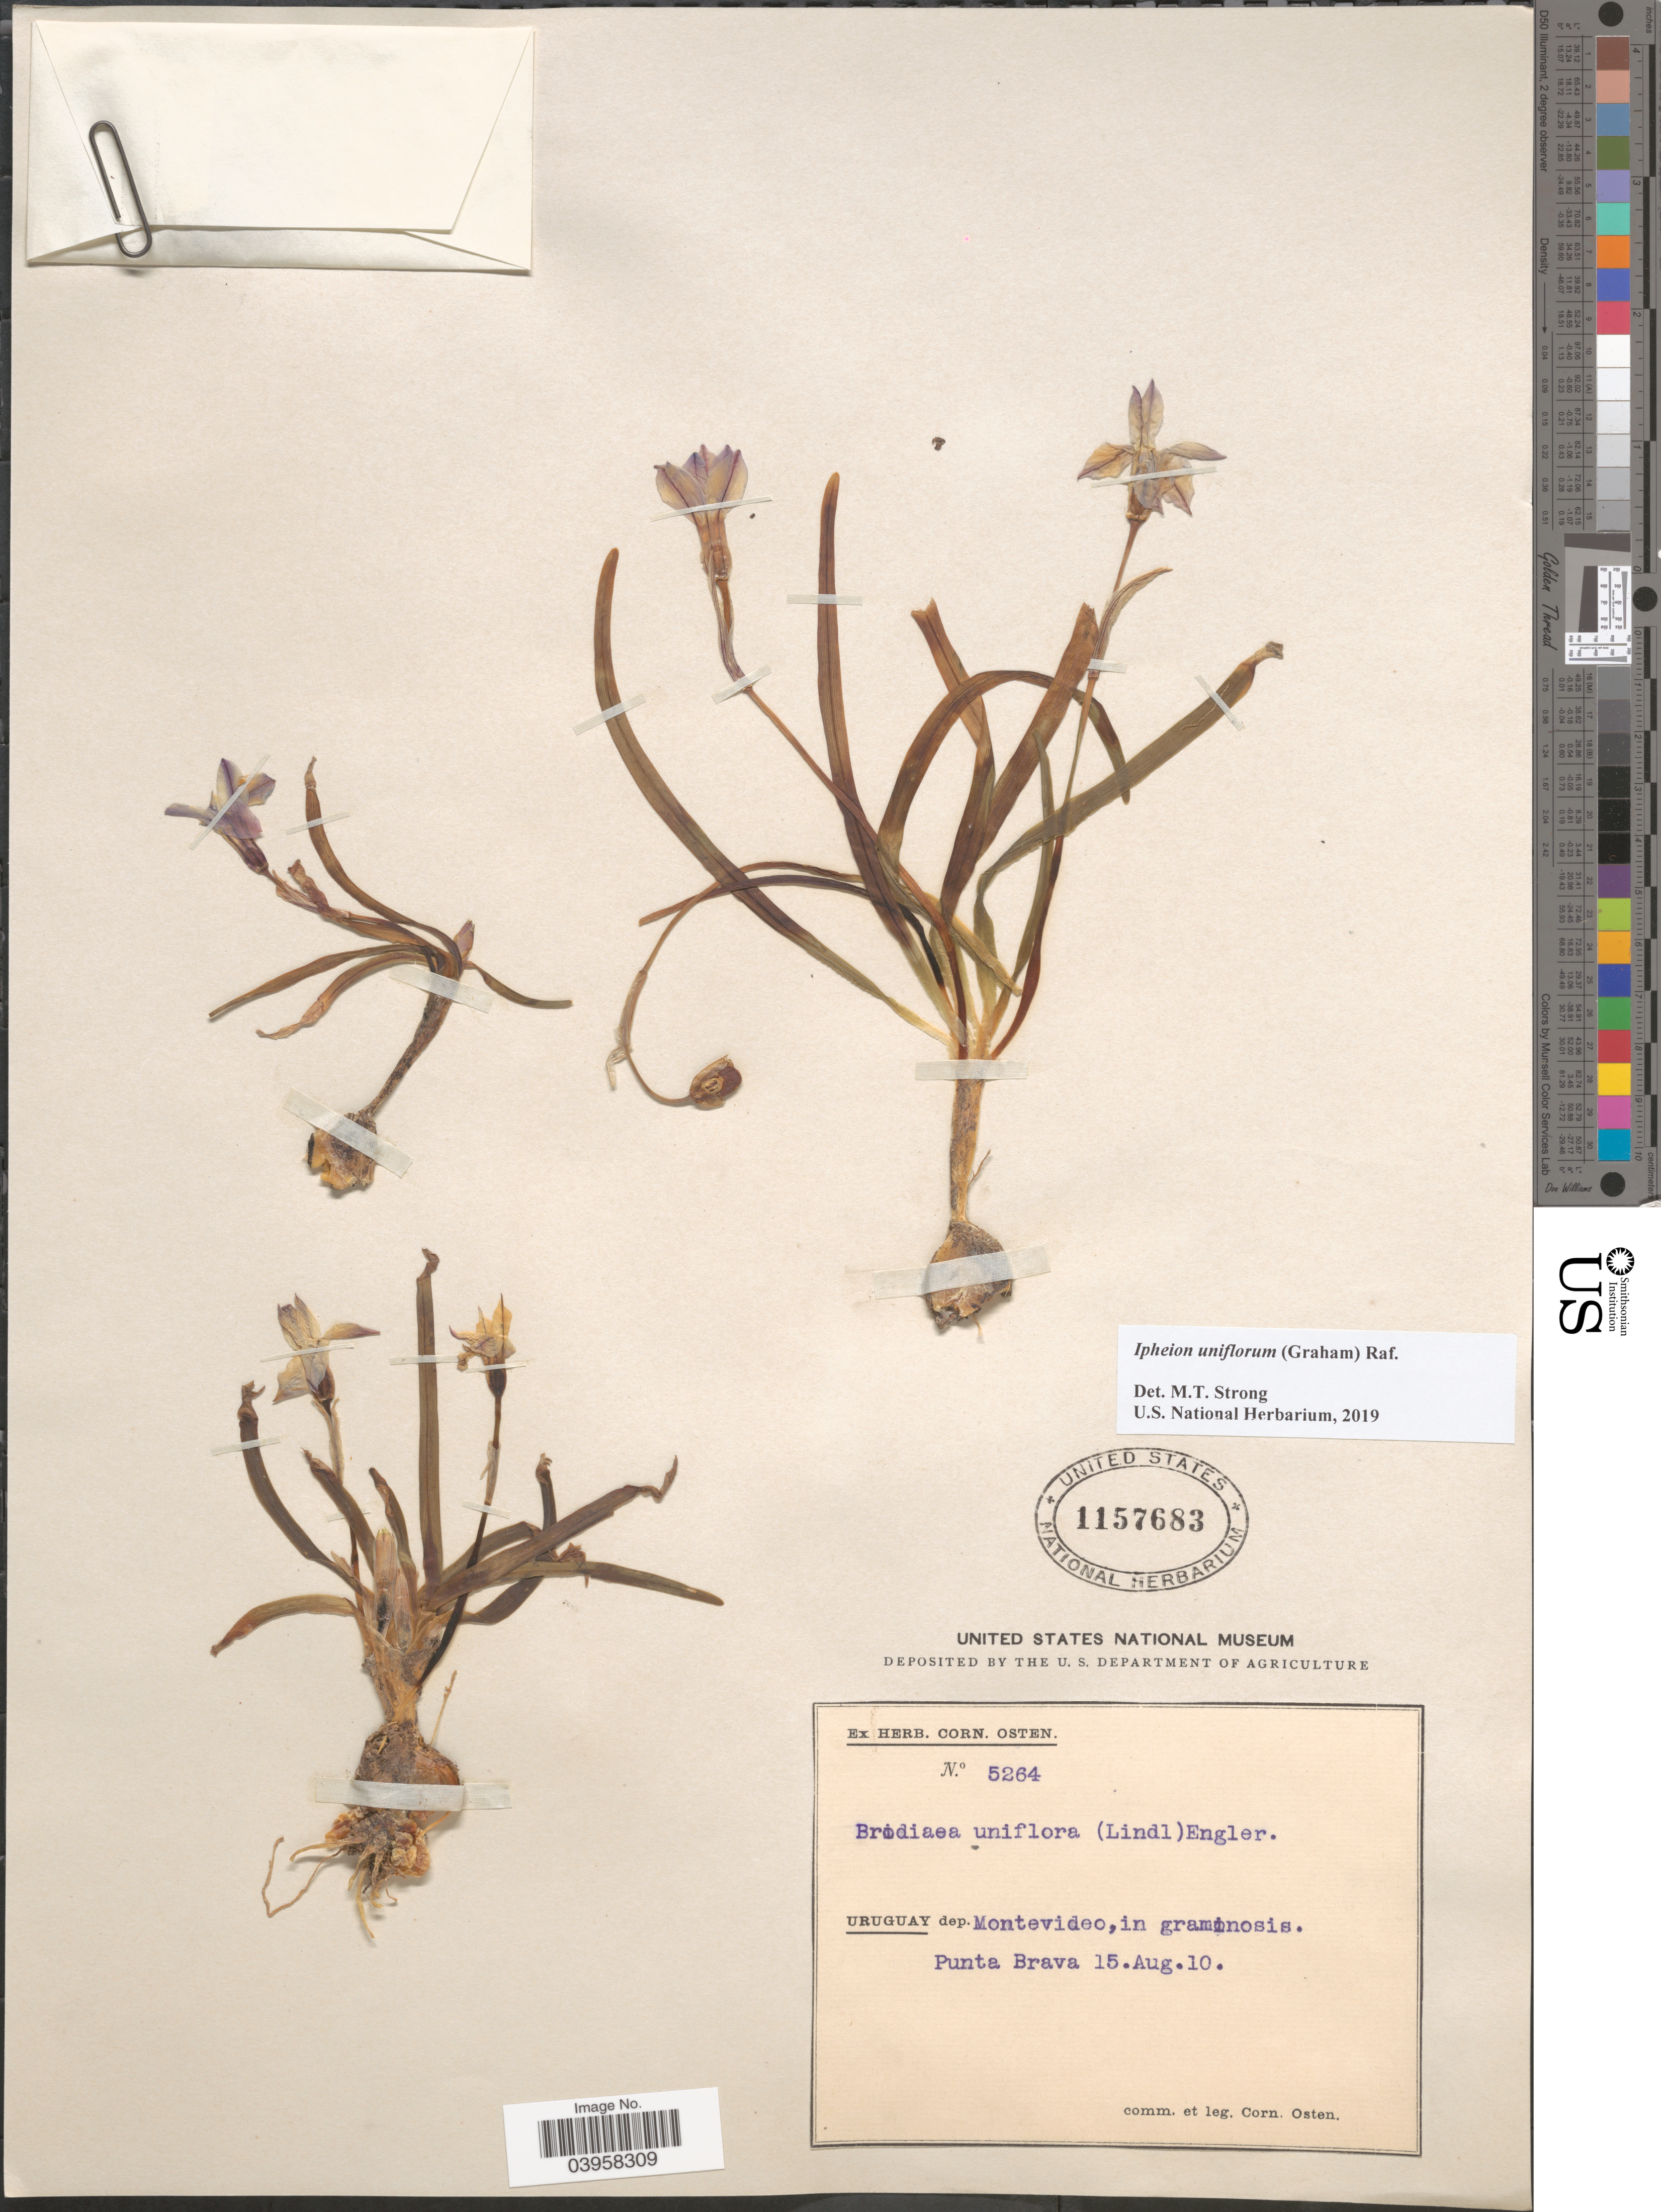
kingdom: Plantae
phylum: Tracheophyta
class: Liliopsida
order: Asparagales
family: Amaryllidaceae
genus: Ipheion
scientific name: Ipheion uniflorum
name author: (Graham) Raf.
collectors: C. Osten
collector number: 5264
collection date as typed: Transcribed d/m/y: 15/8/10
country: Uruguay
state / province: Montevideo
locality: Dep. Montevideo, in graminosis. Punta Brava.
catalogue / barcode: US 1157683